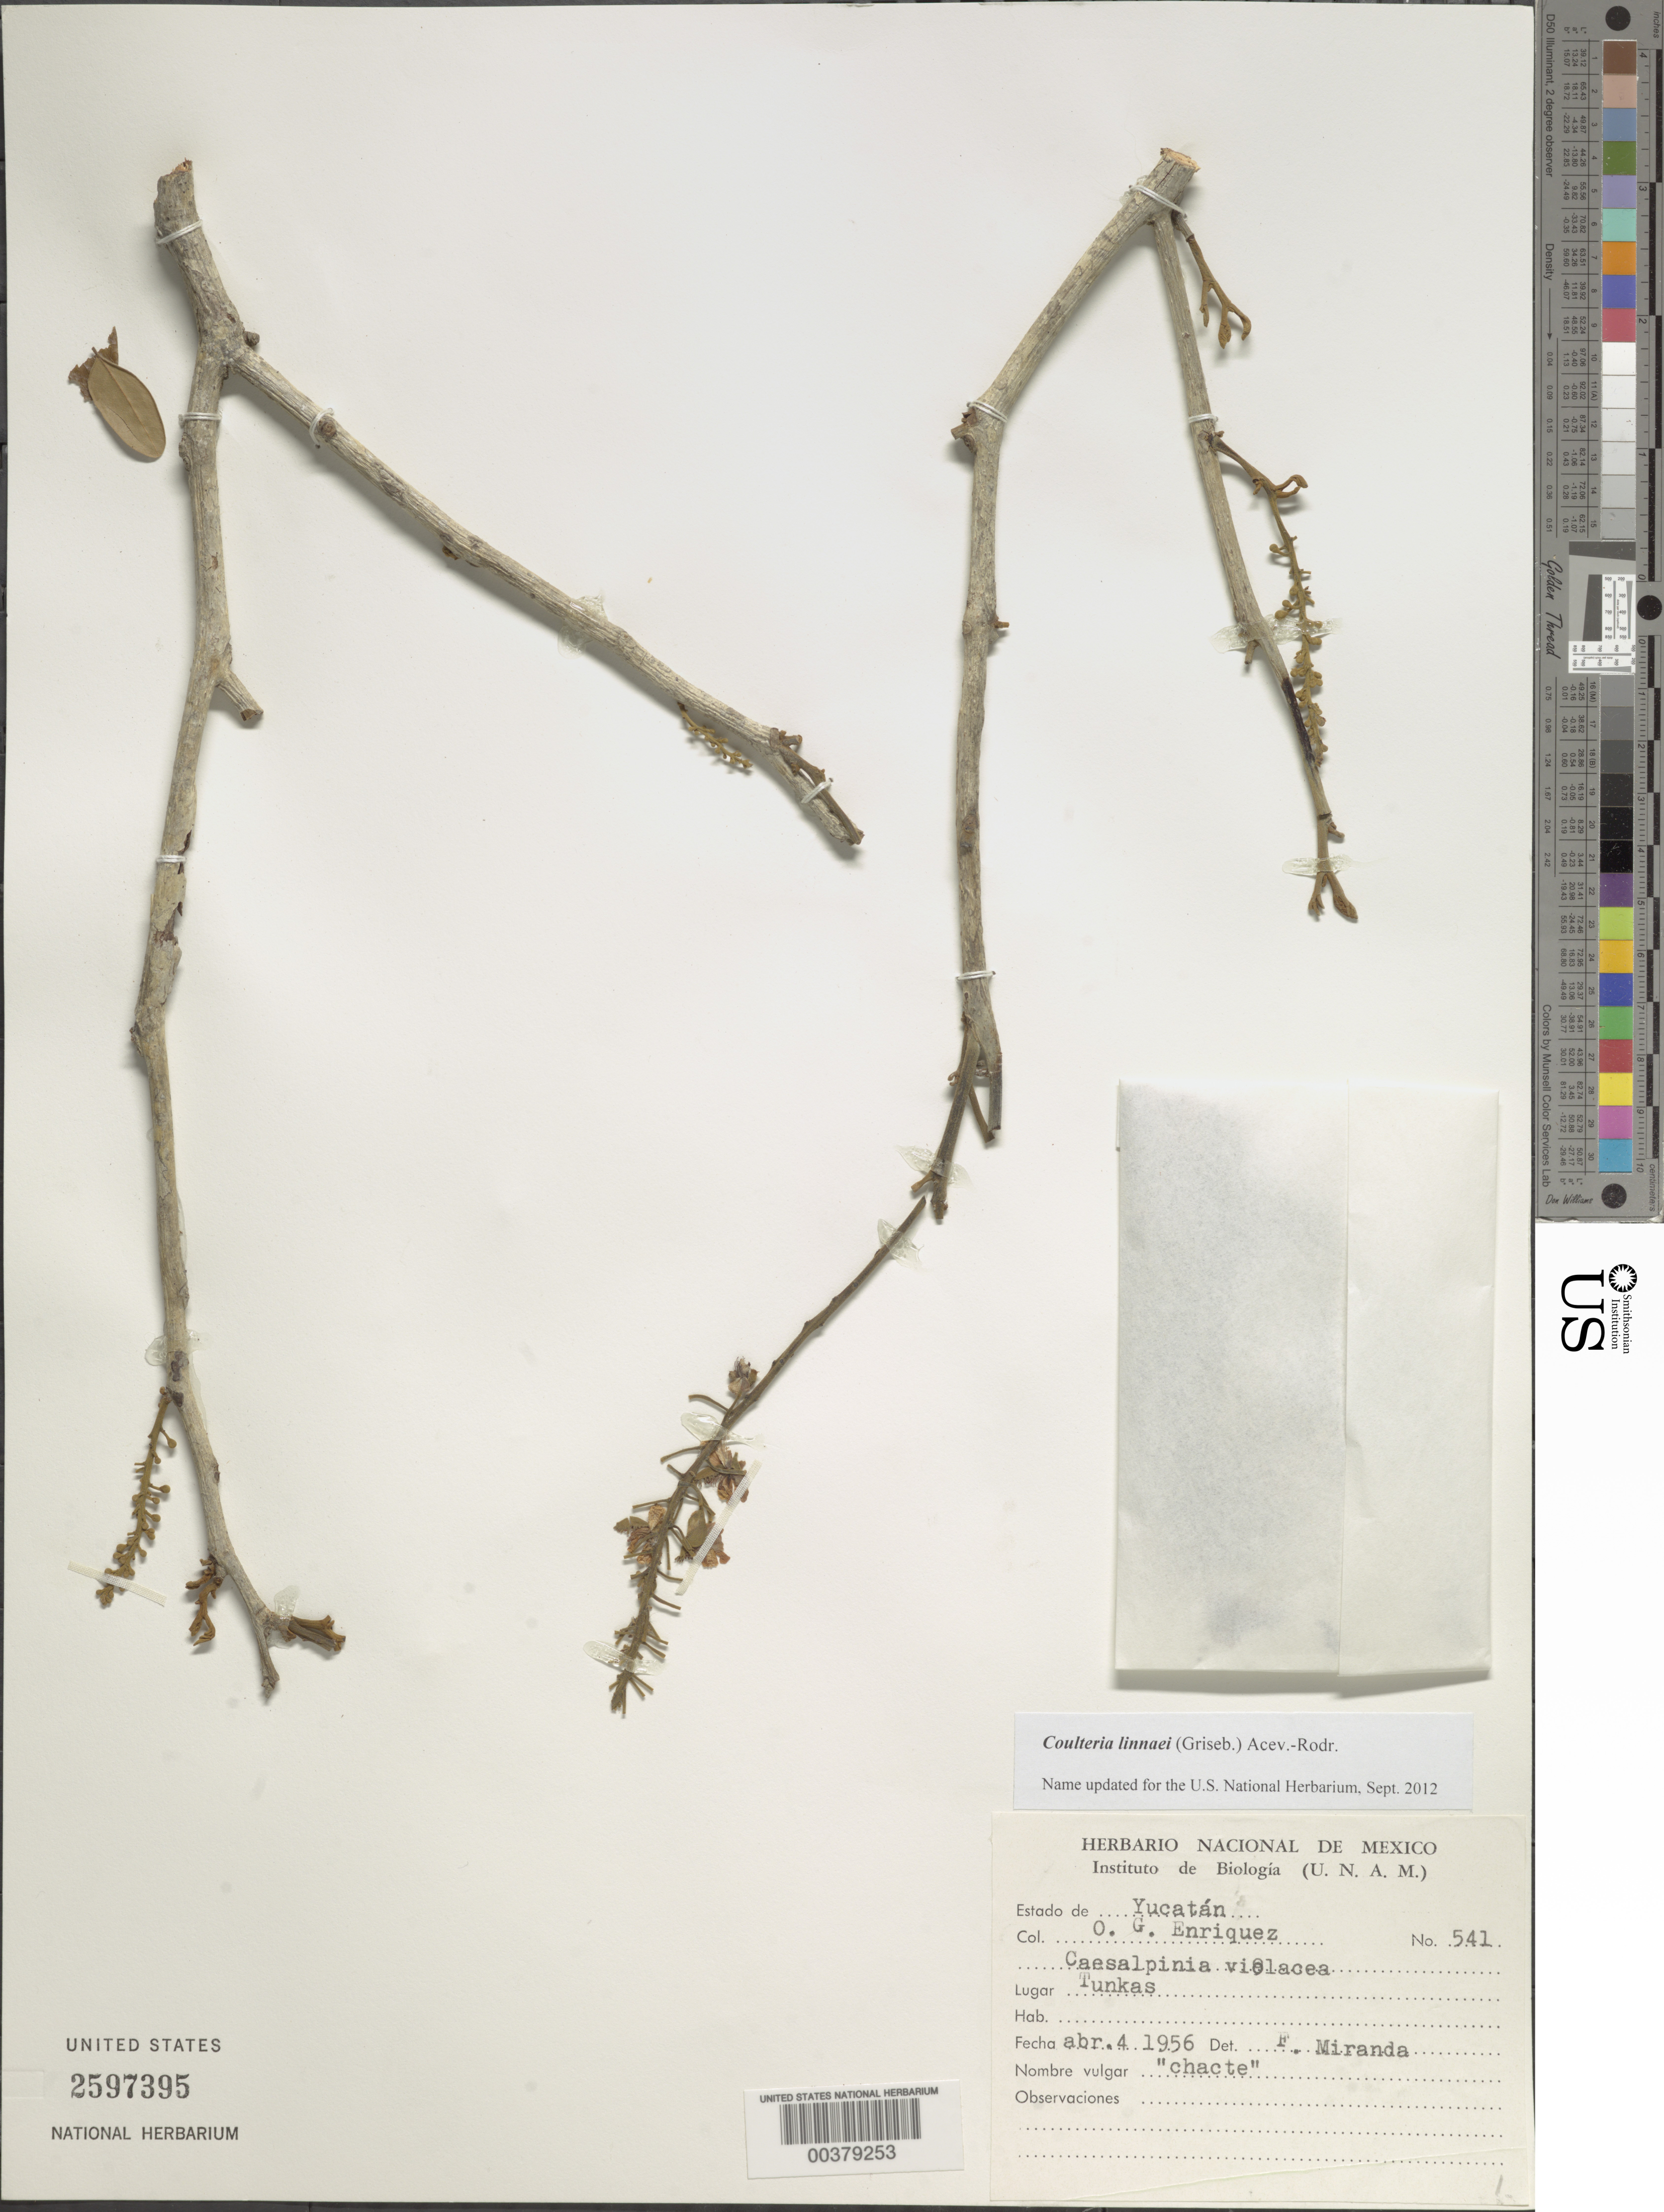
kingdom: Plantae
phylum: Tracheophyta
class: Magnoliopsida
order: Fabales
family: Fabaceae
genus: Coulteria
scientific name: Coulteria linnaei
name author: (Griseb.) Acev.-Rodr.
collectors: O. Enriquez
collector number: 541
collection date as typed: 04 Apr 1956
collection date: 1956-04-04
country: Mexico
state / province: Yucatán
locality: Tunkas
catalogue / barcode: US 2597395